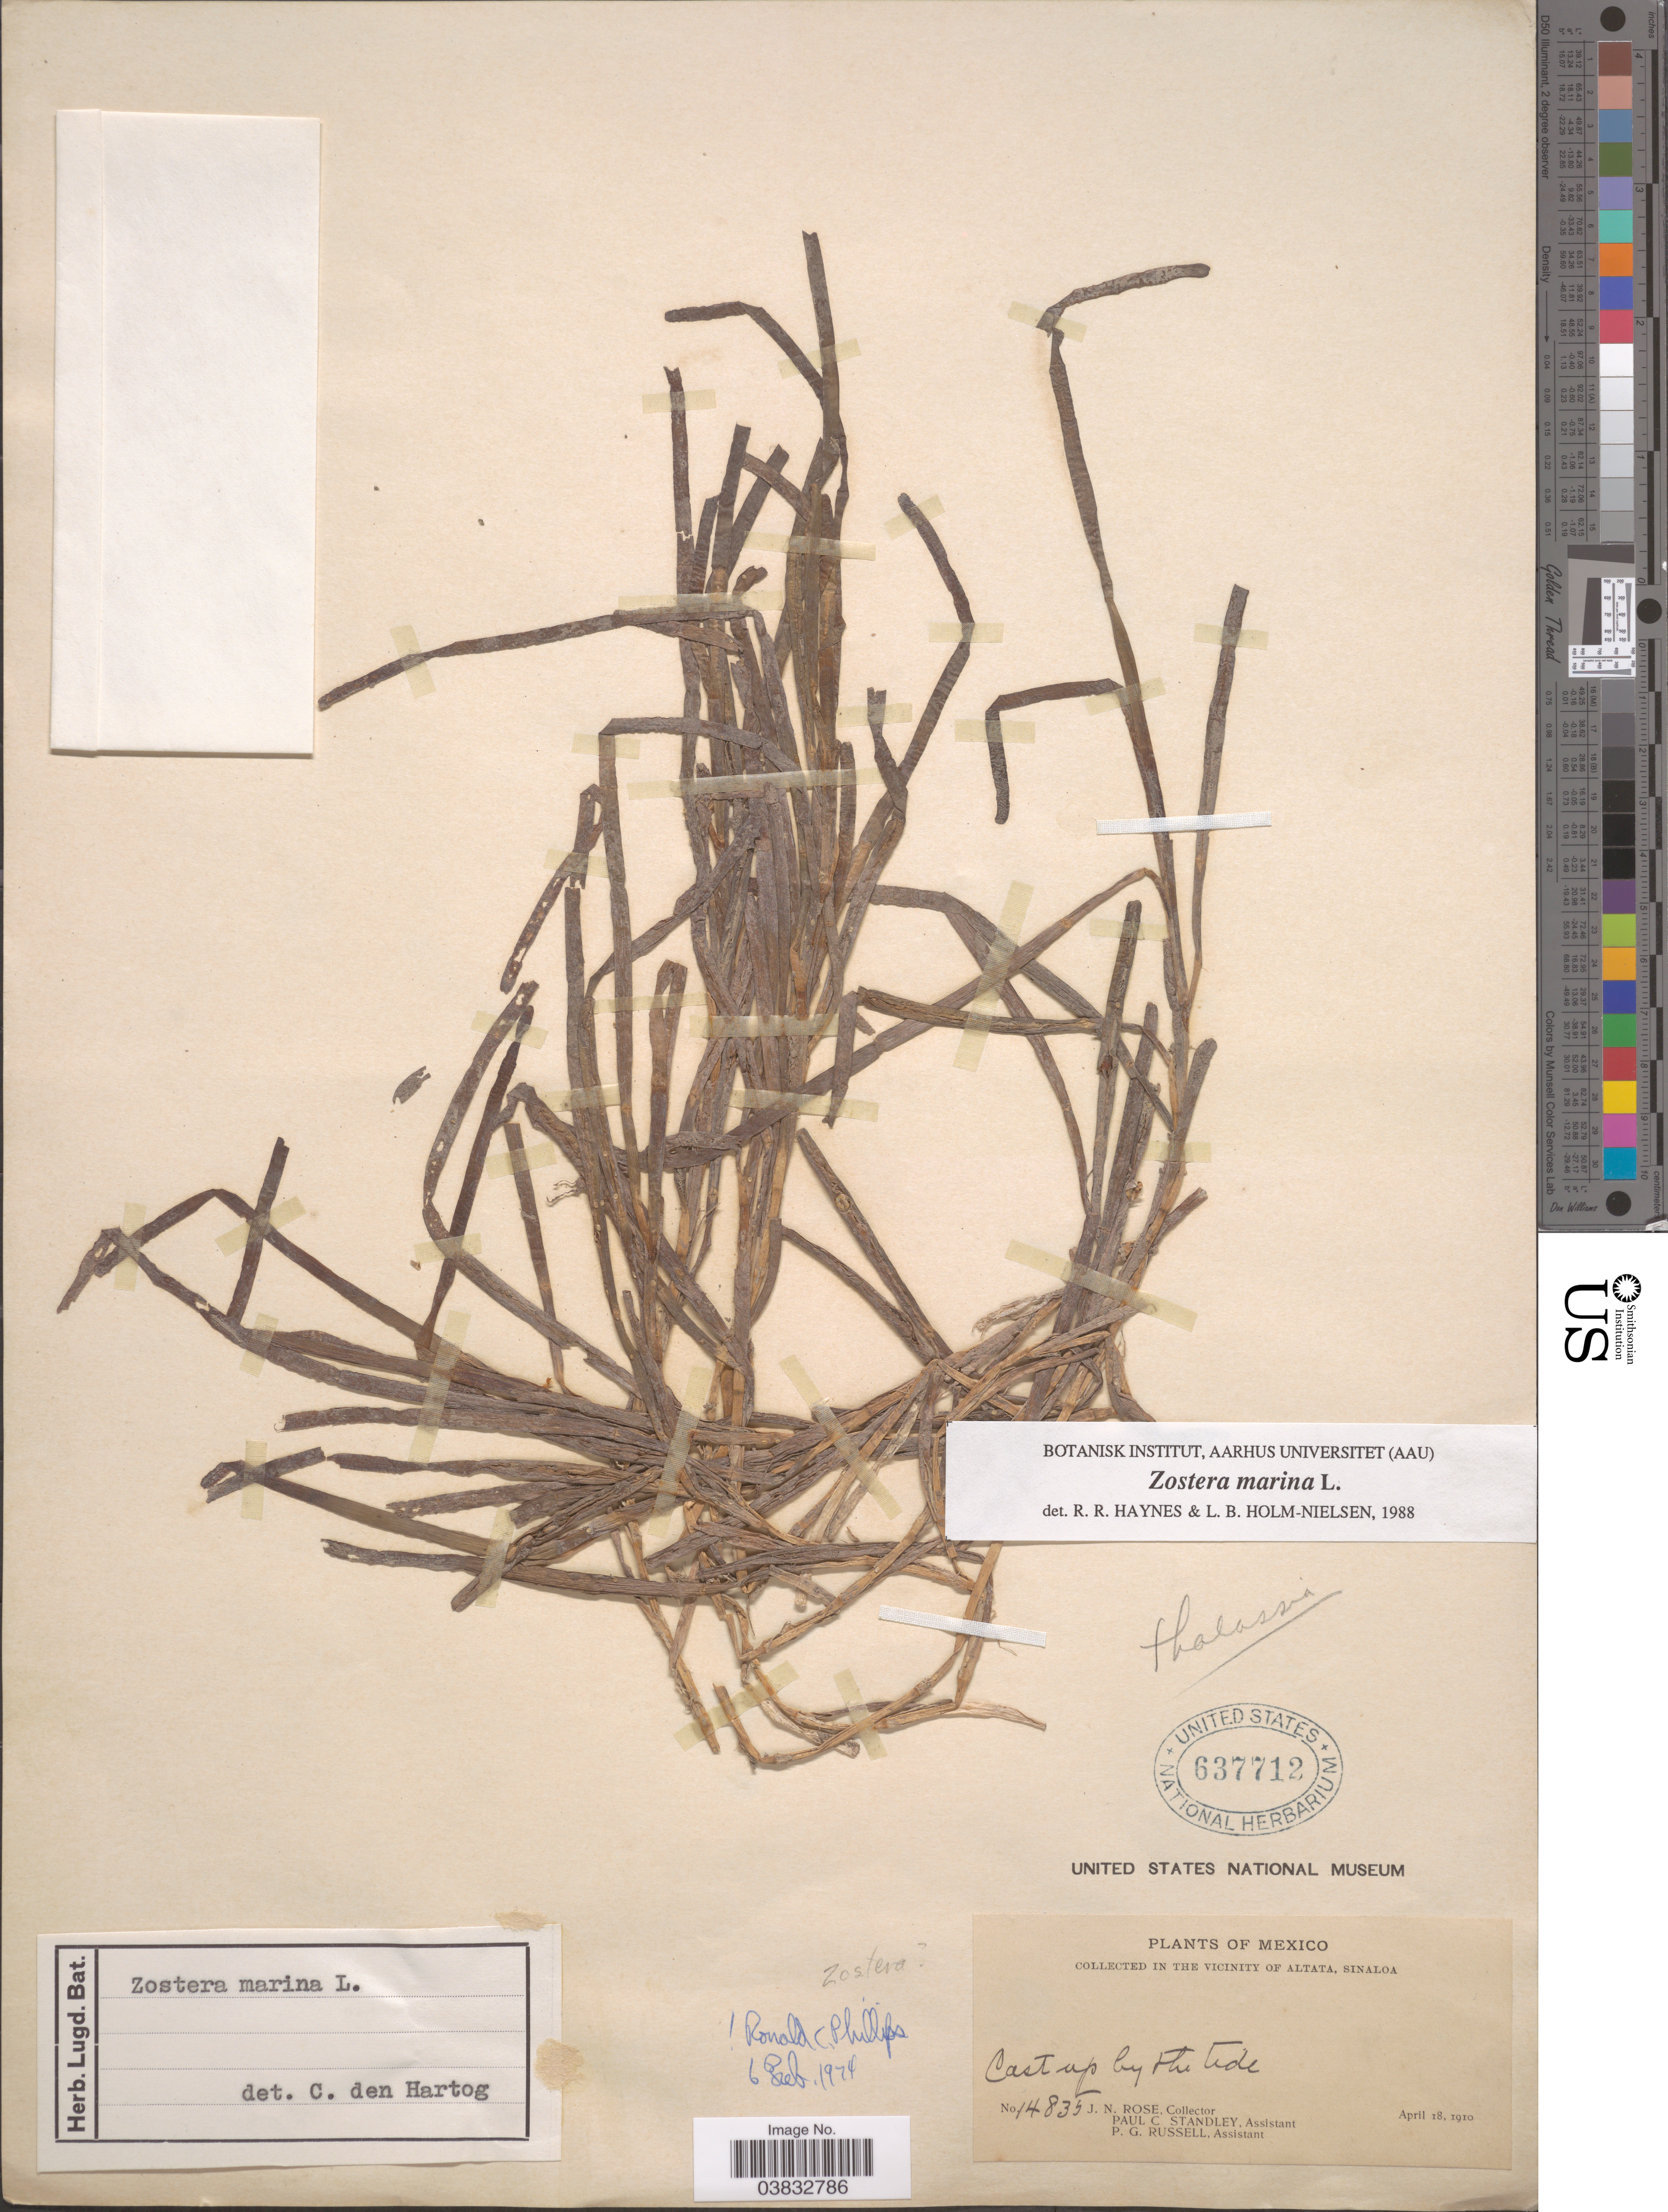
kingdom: Plantae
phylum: Tracheophyta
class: Liliopsida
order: Alismatales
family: Zosteraceae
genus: Zostera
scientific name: Zostera marina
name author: L.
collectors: J. N. Rose, P. C. Standley & P. G. Russell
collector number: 14835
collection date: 1910-04-18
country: Mexico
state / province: Sinaloa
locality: In the vicinity of Altata.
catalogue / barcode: US 637712